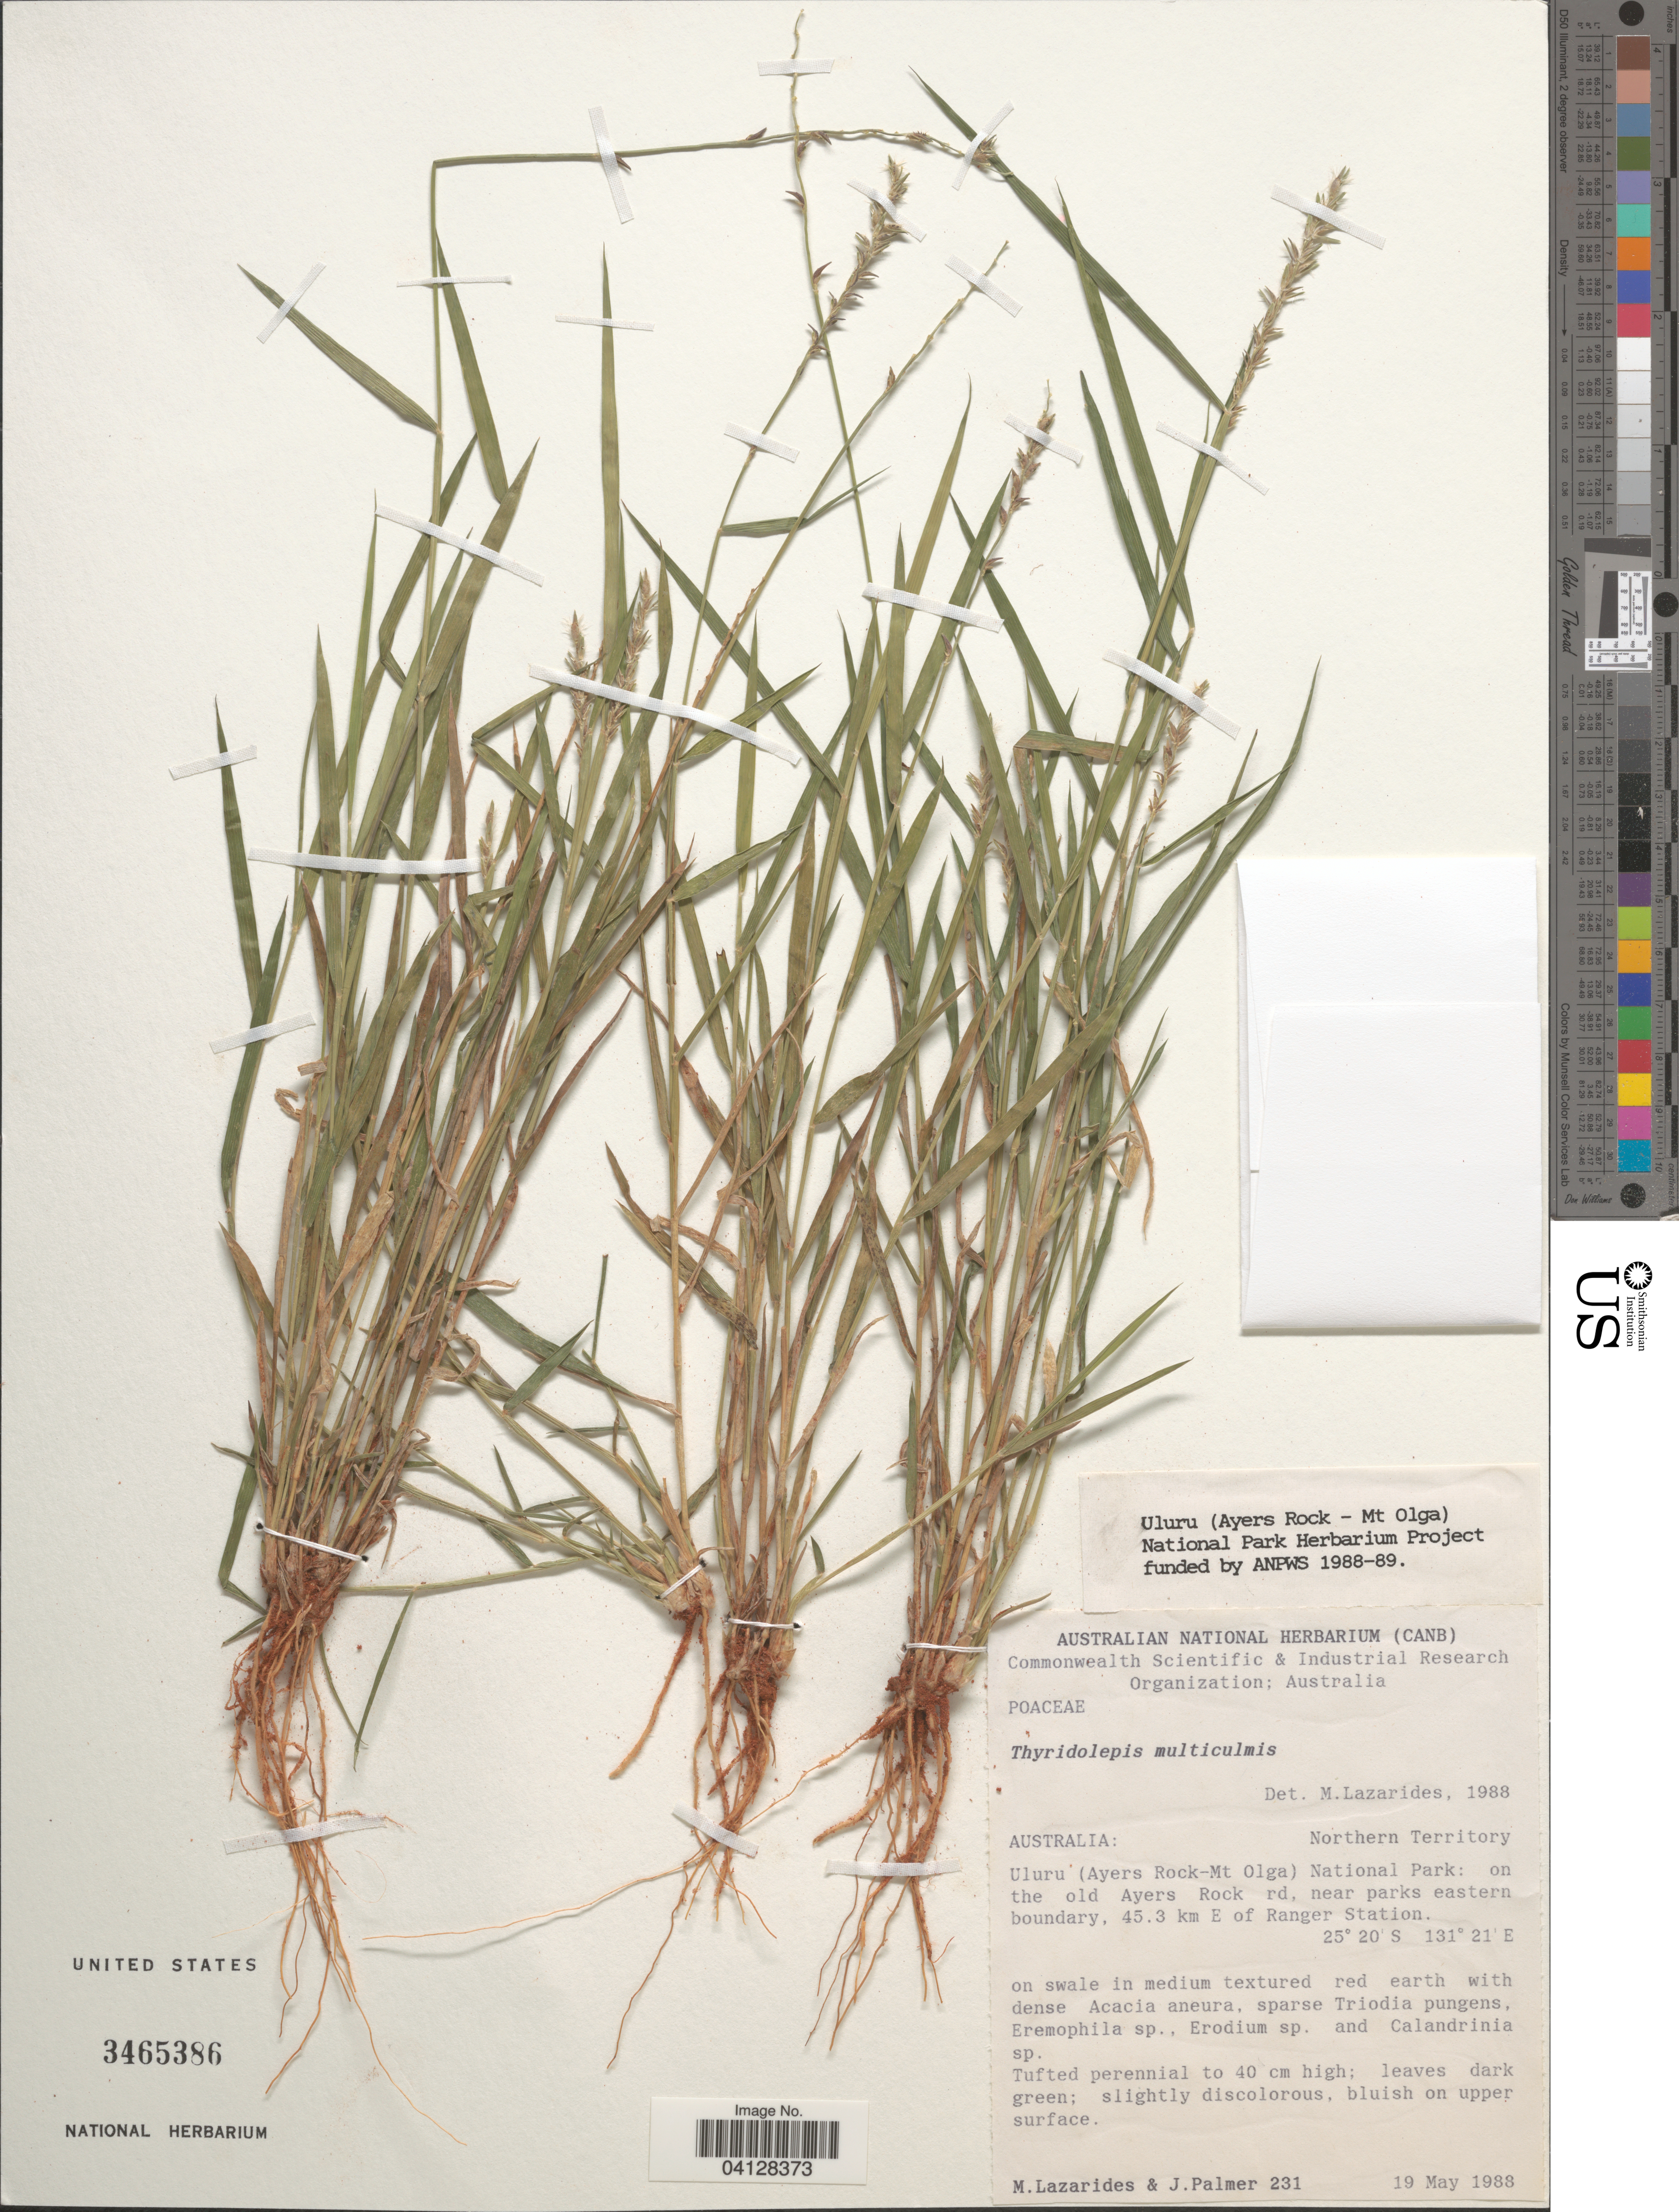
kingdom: Plantae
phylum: Tracheophyta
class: Liliopsida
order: Poales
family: Poaceae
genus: Thyridolepis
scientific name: Thyridolepis multiculmis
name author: (Pilg.) S.T. Blake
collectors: M. Lazarides & J. Palmer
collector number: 231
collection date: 1988-05-19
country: Australia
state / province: Northern Territory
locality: Uluru (Ayers Rock-Mt Olga) National Park: on the old Ayers Rock rd, near parks eastern boundary, 45.3 km E of Ranger Station.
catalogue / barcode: US 3465386